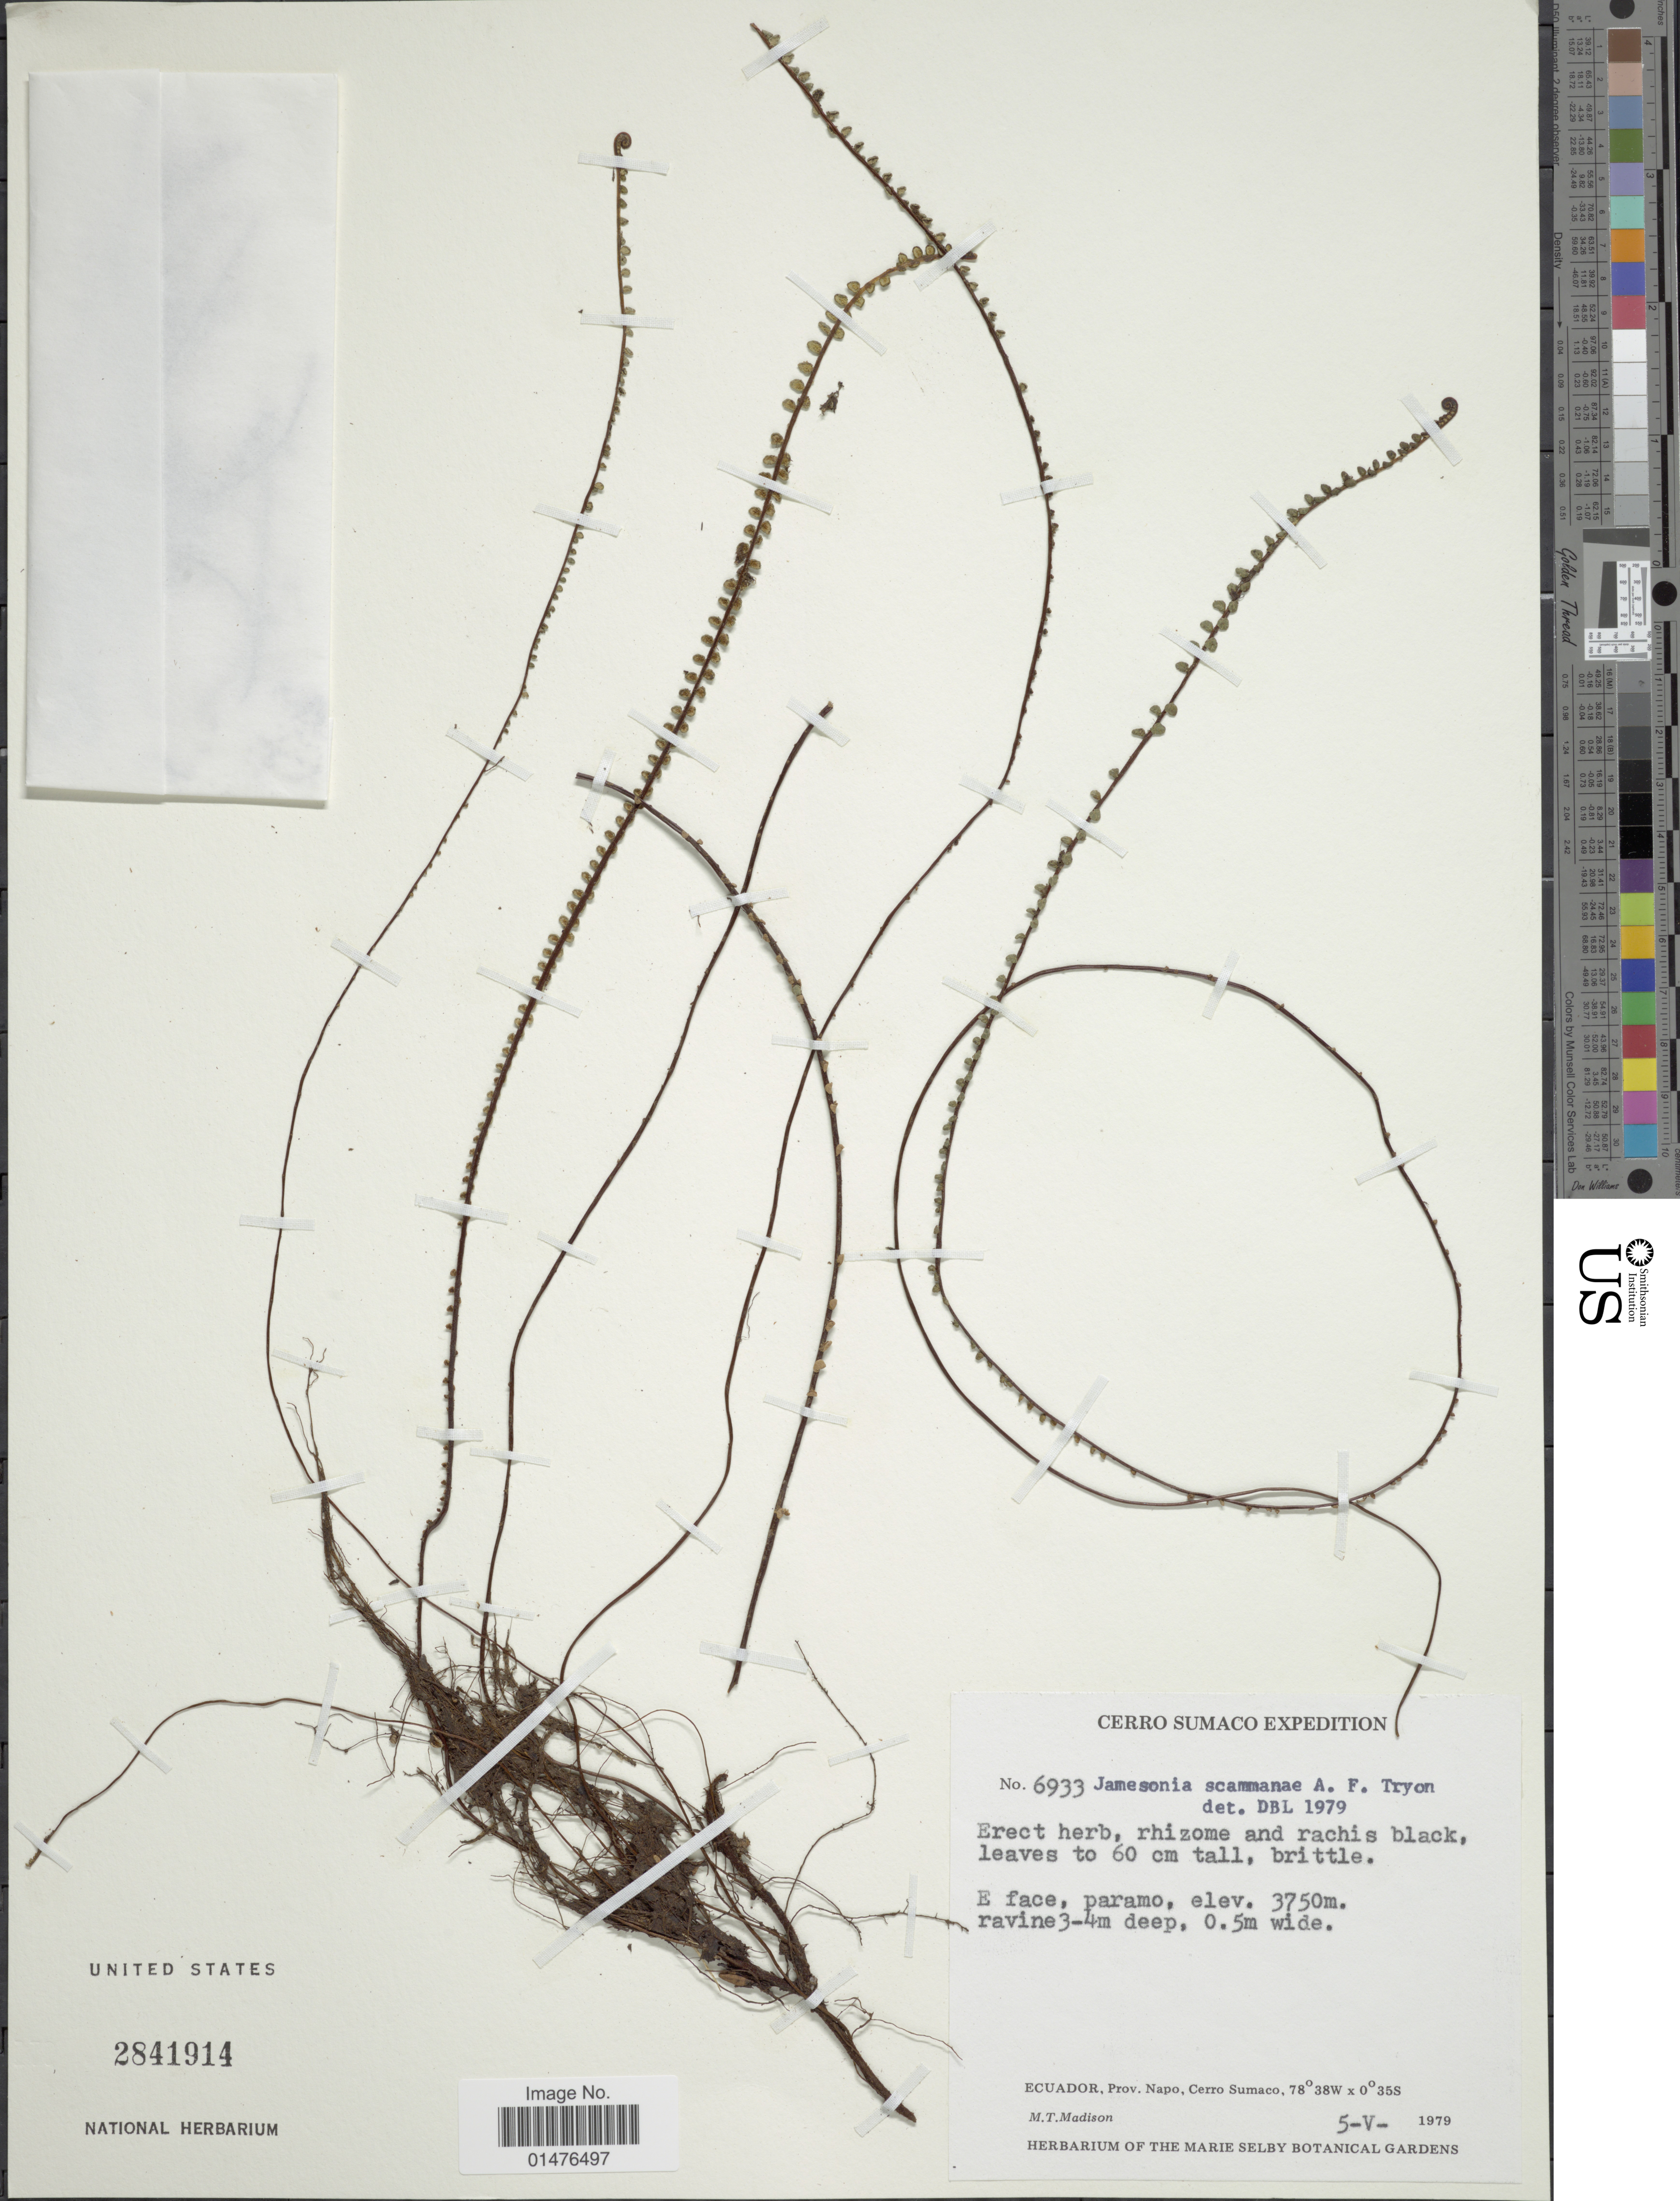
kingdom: Plantae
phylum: Tracheophyta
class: Polypodiopsida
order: Polypodiales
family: Pteridaceae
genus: Jamesonia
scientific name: Jamesonia scammanae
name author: A.F. Tryon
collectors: M. T. Madison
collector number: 6933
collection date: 1979-05-05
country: Ecuador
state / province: Napo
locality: E face, paramo. Cerro Sumaco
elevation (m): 3750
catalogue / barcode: US 2841914